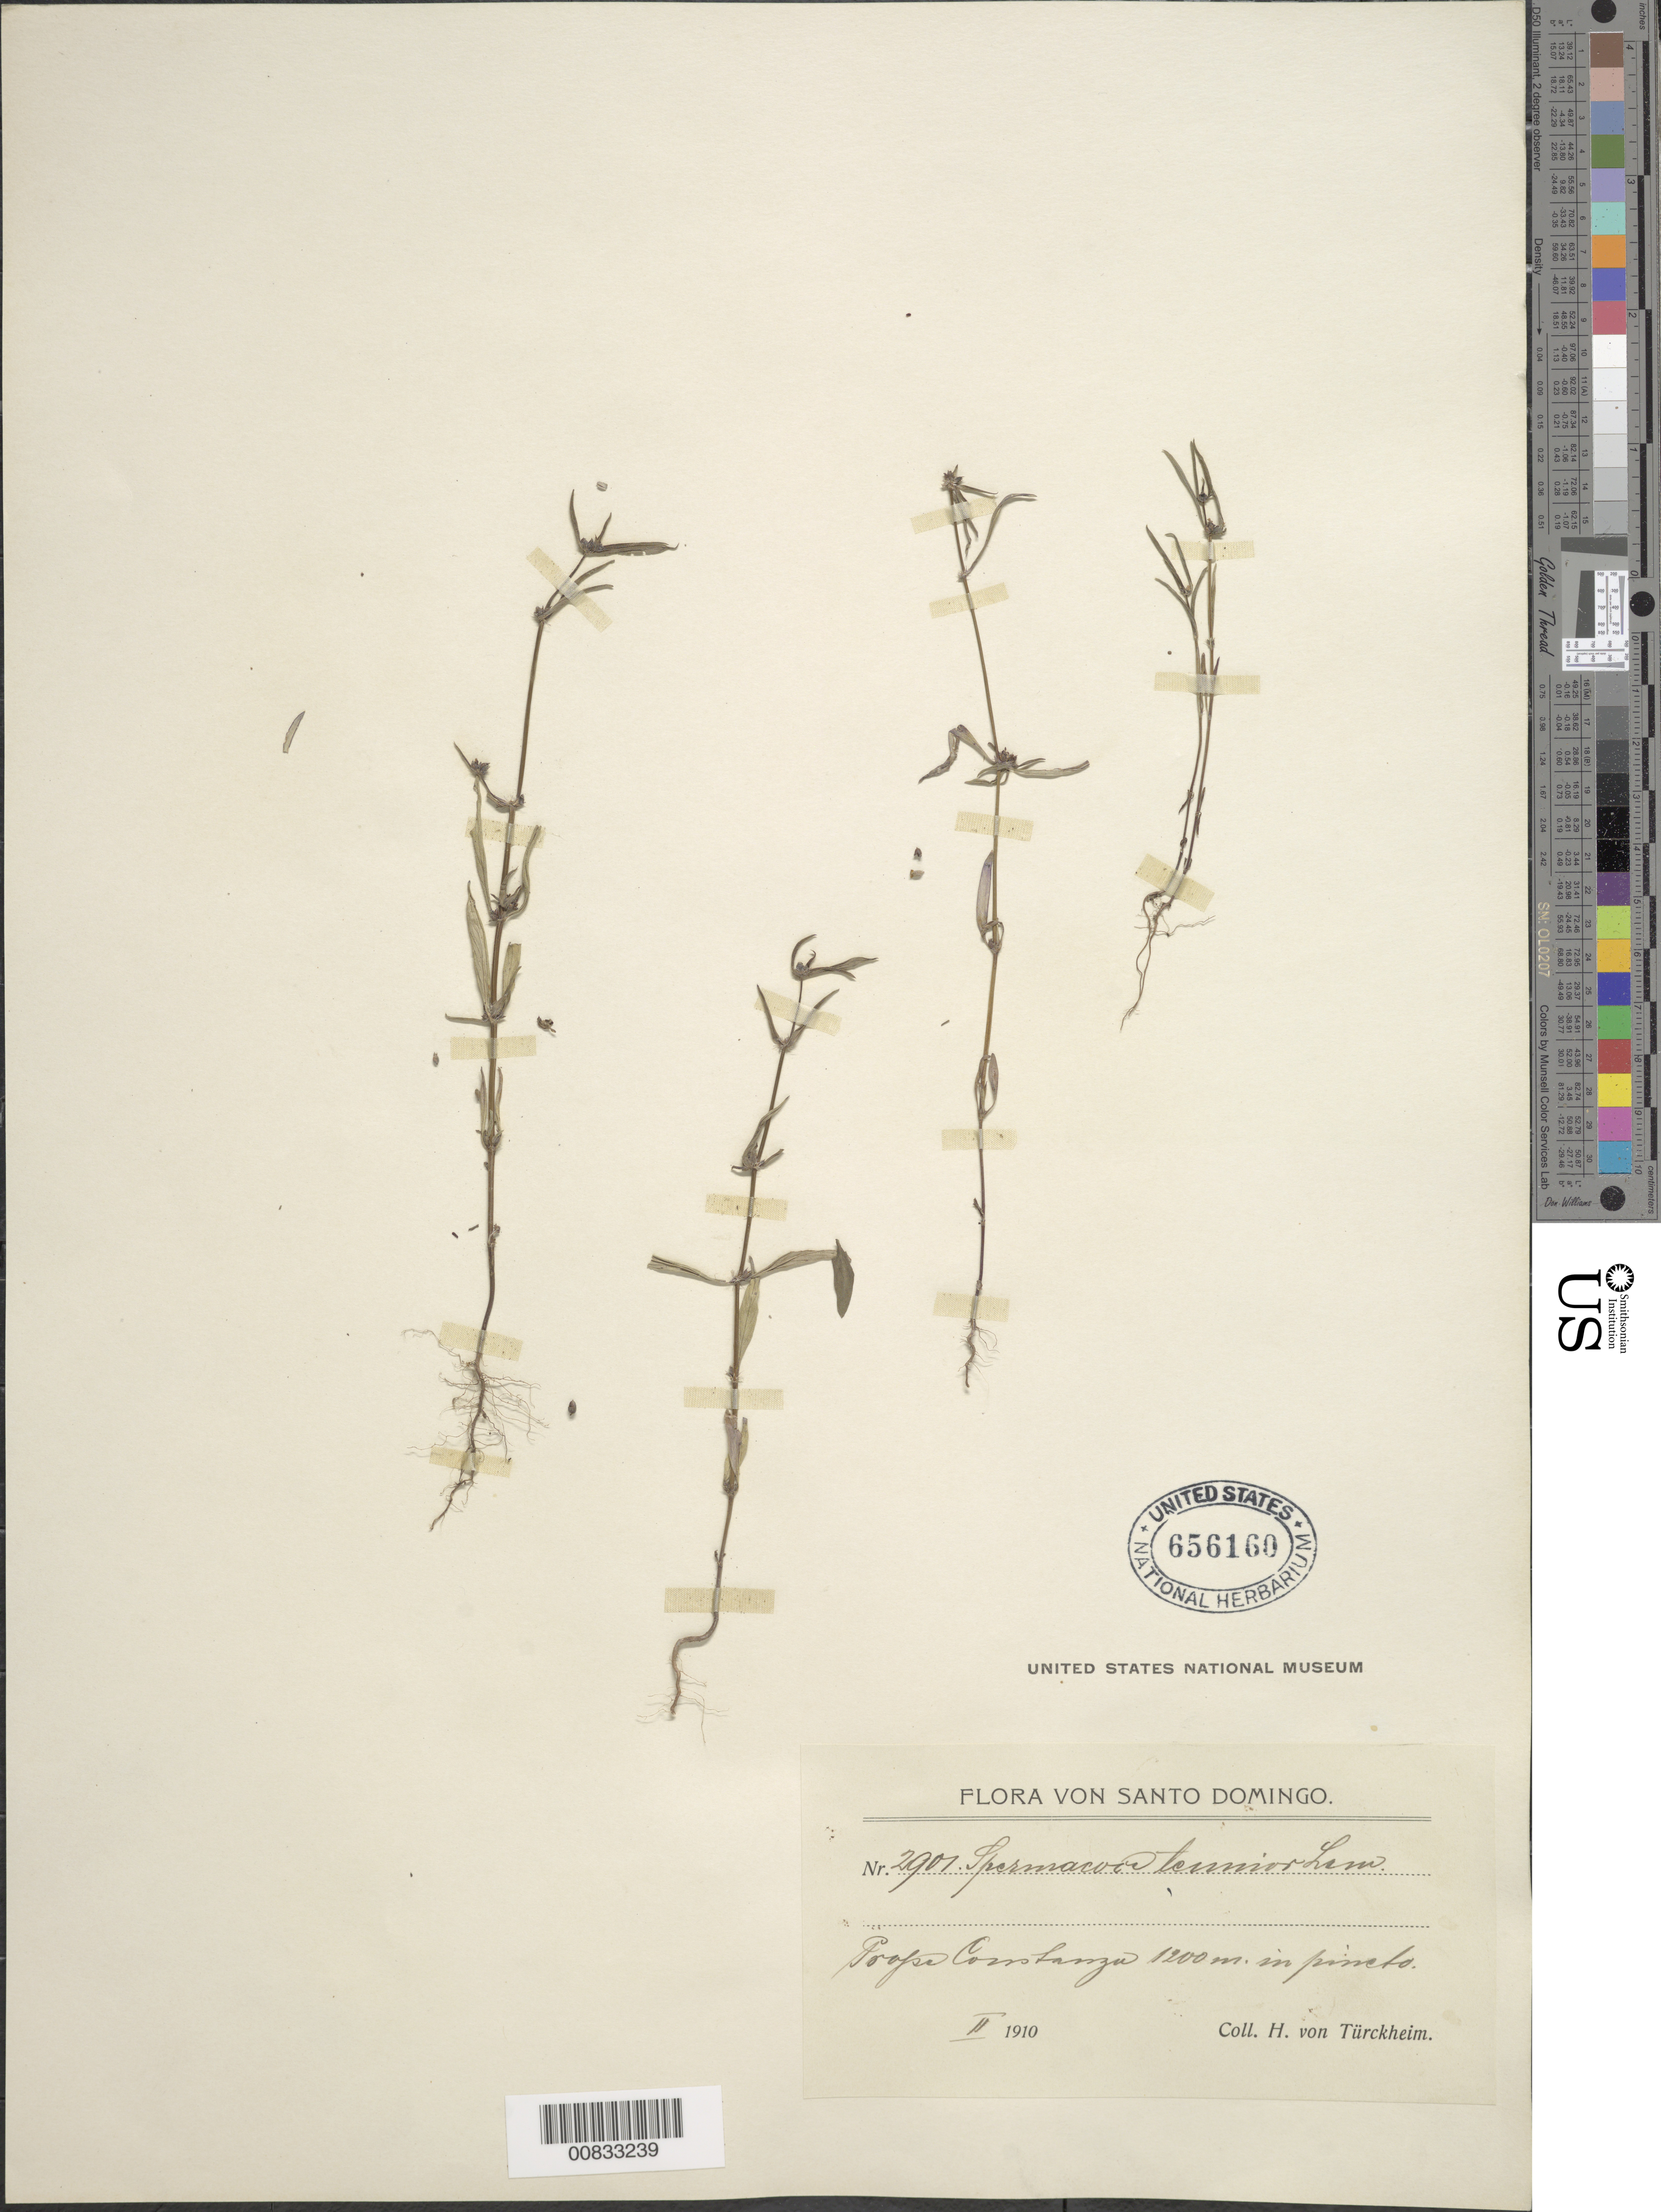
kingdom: Plantae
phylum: Tracheophyta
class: Magnoliopsida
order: Gentianales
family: Rubiaceae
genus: Spermacoce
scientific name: Spermacoce tenuior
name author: L.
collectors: H. von Türckheim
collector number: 2901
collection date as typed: Feb 1910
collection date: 1910-02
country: Dominican Republic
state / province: La Vega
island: Hispaniola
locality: Constanza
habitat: "pinctis"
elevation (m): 1200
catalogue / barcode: US 656160